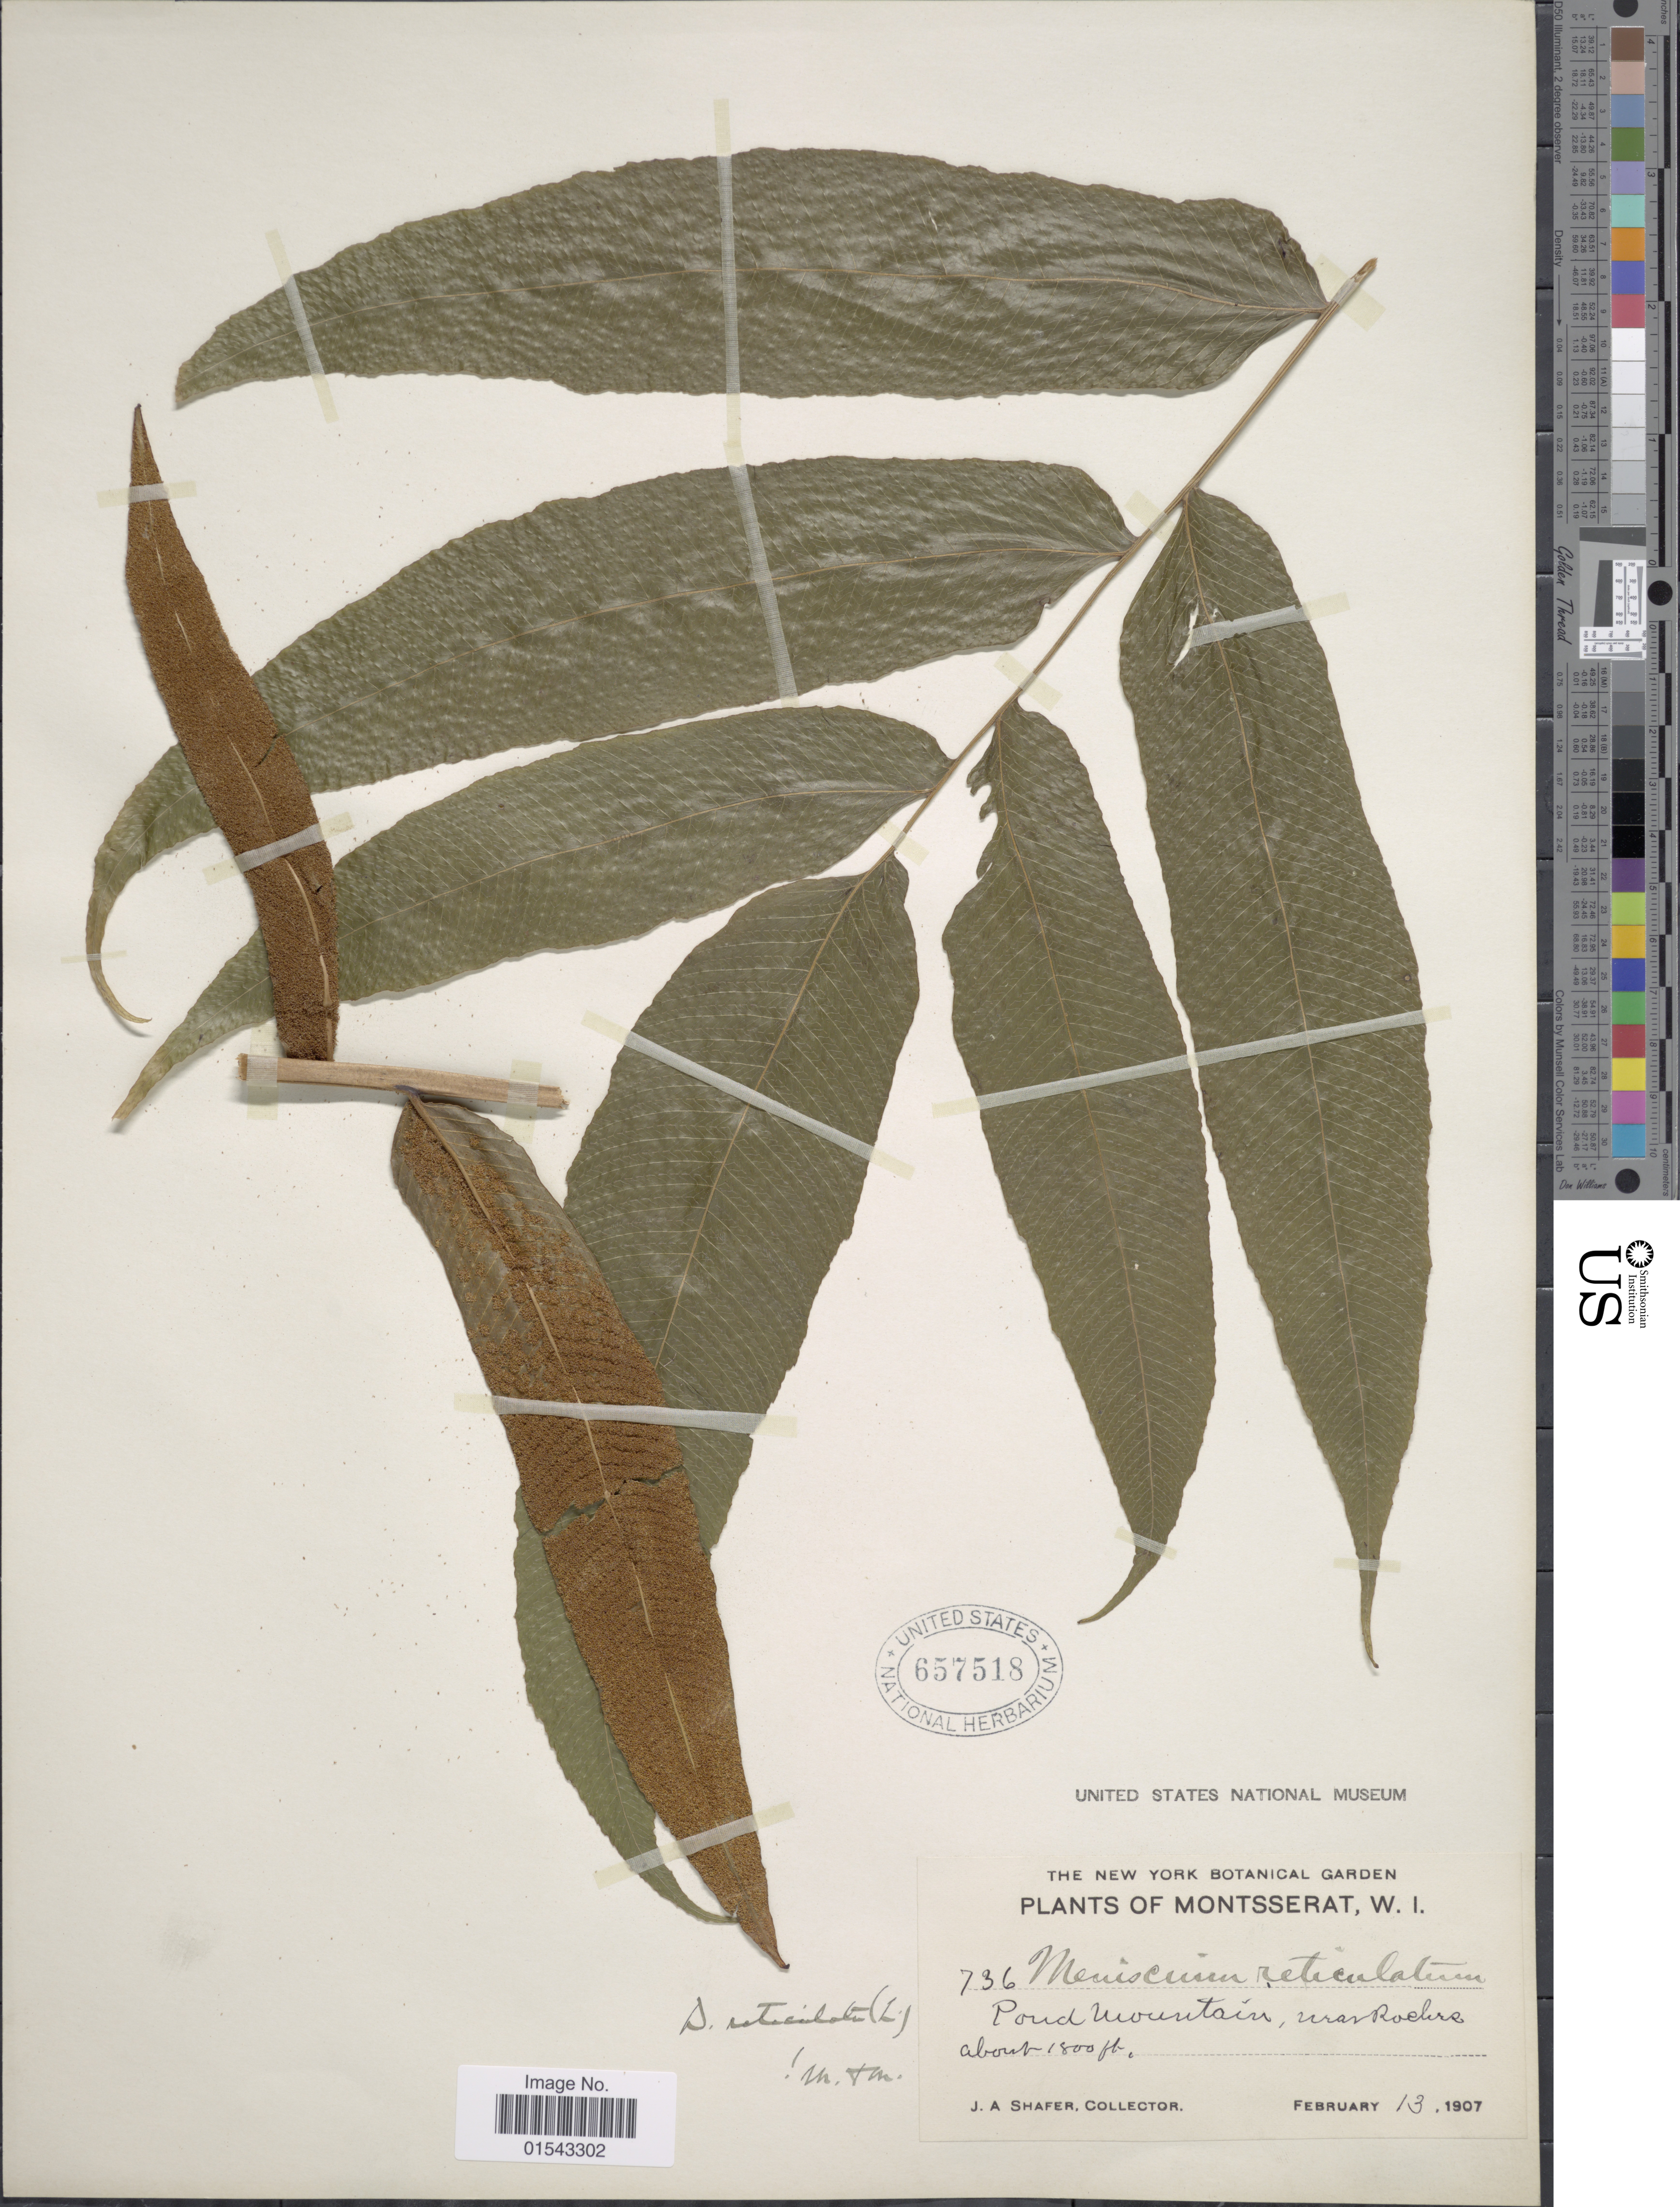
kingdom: Plantae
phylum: Tracheophyta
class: Polypodiopsida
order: Polypodiales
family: Thelypteridaceae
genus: Meniscium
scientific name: Meniscium reticulatum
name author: (L.) Sw.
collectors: J. A. Shafer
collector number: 736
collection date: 1907-02-13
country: Montserrat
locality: Pond mountain, near Roche's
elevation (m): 549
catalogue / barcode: US 657518